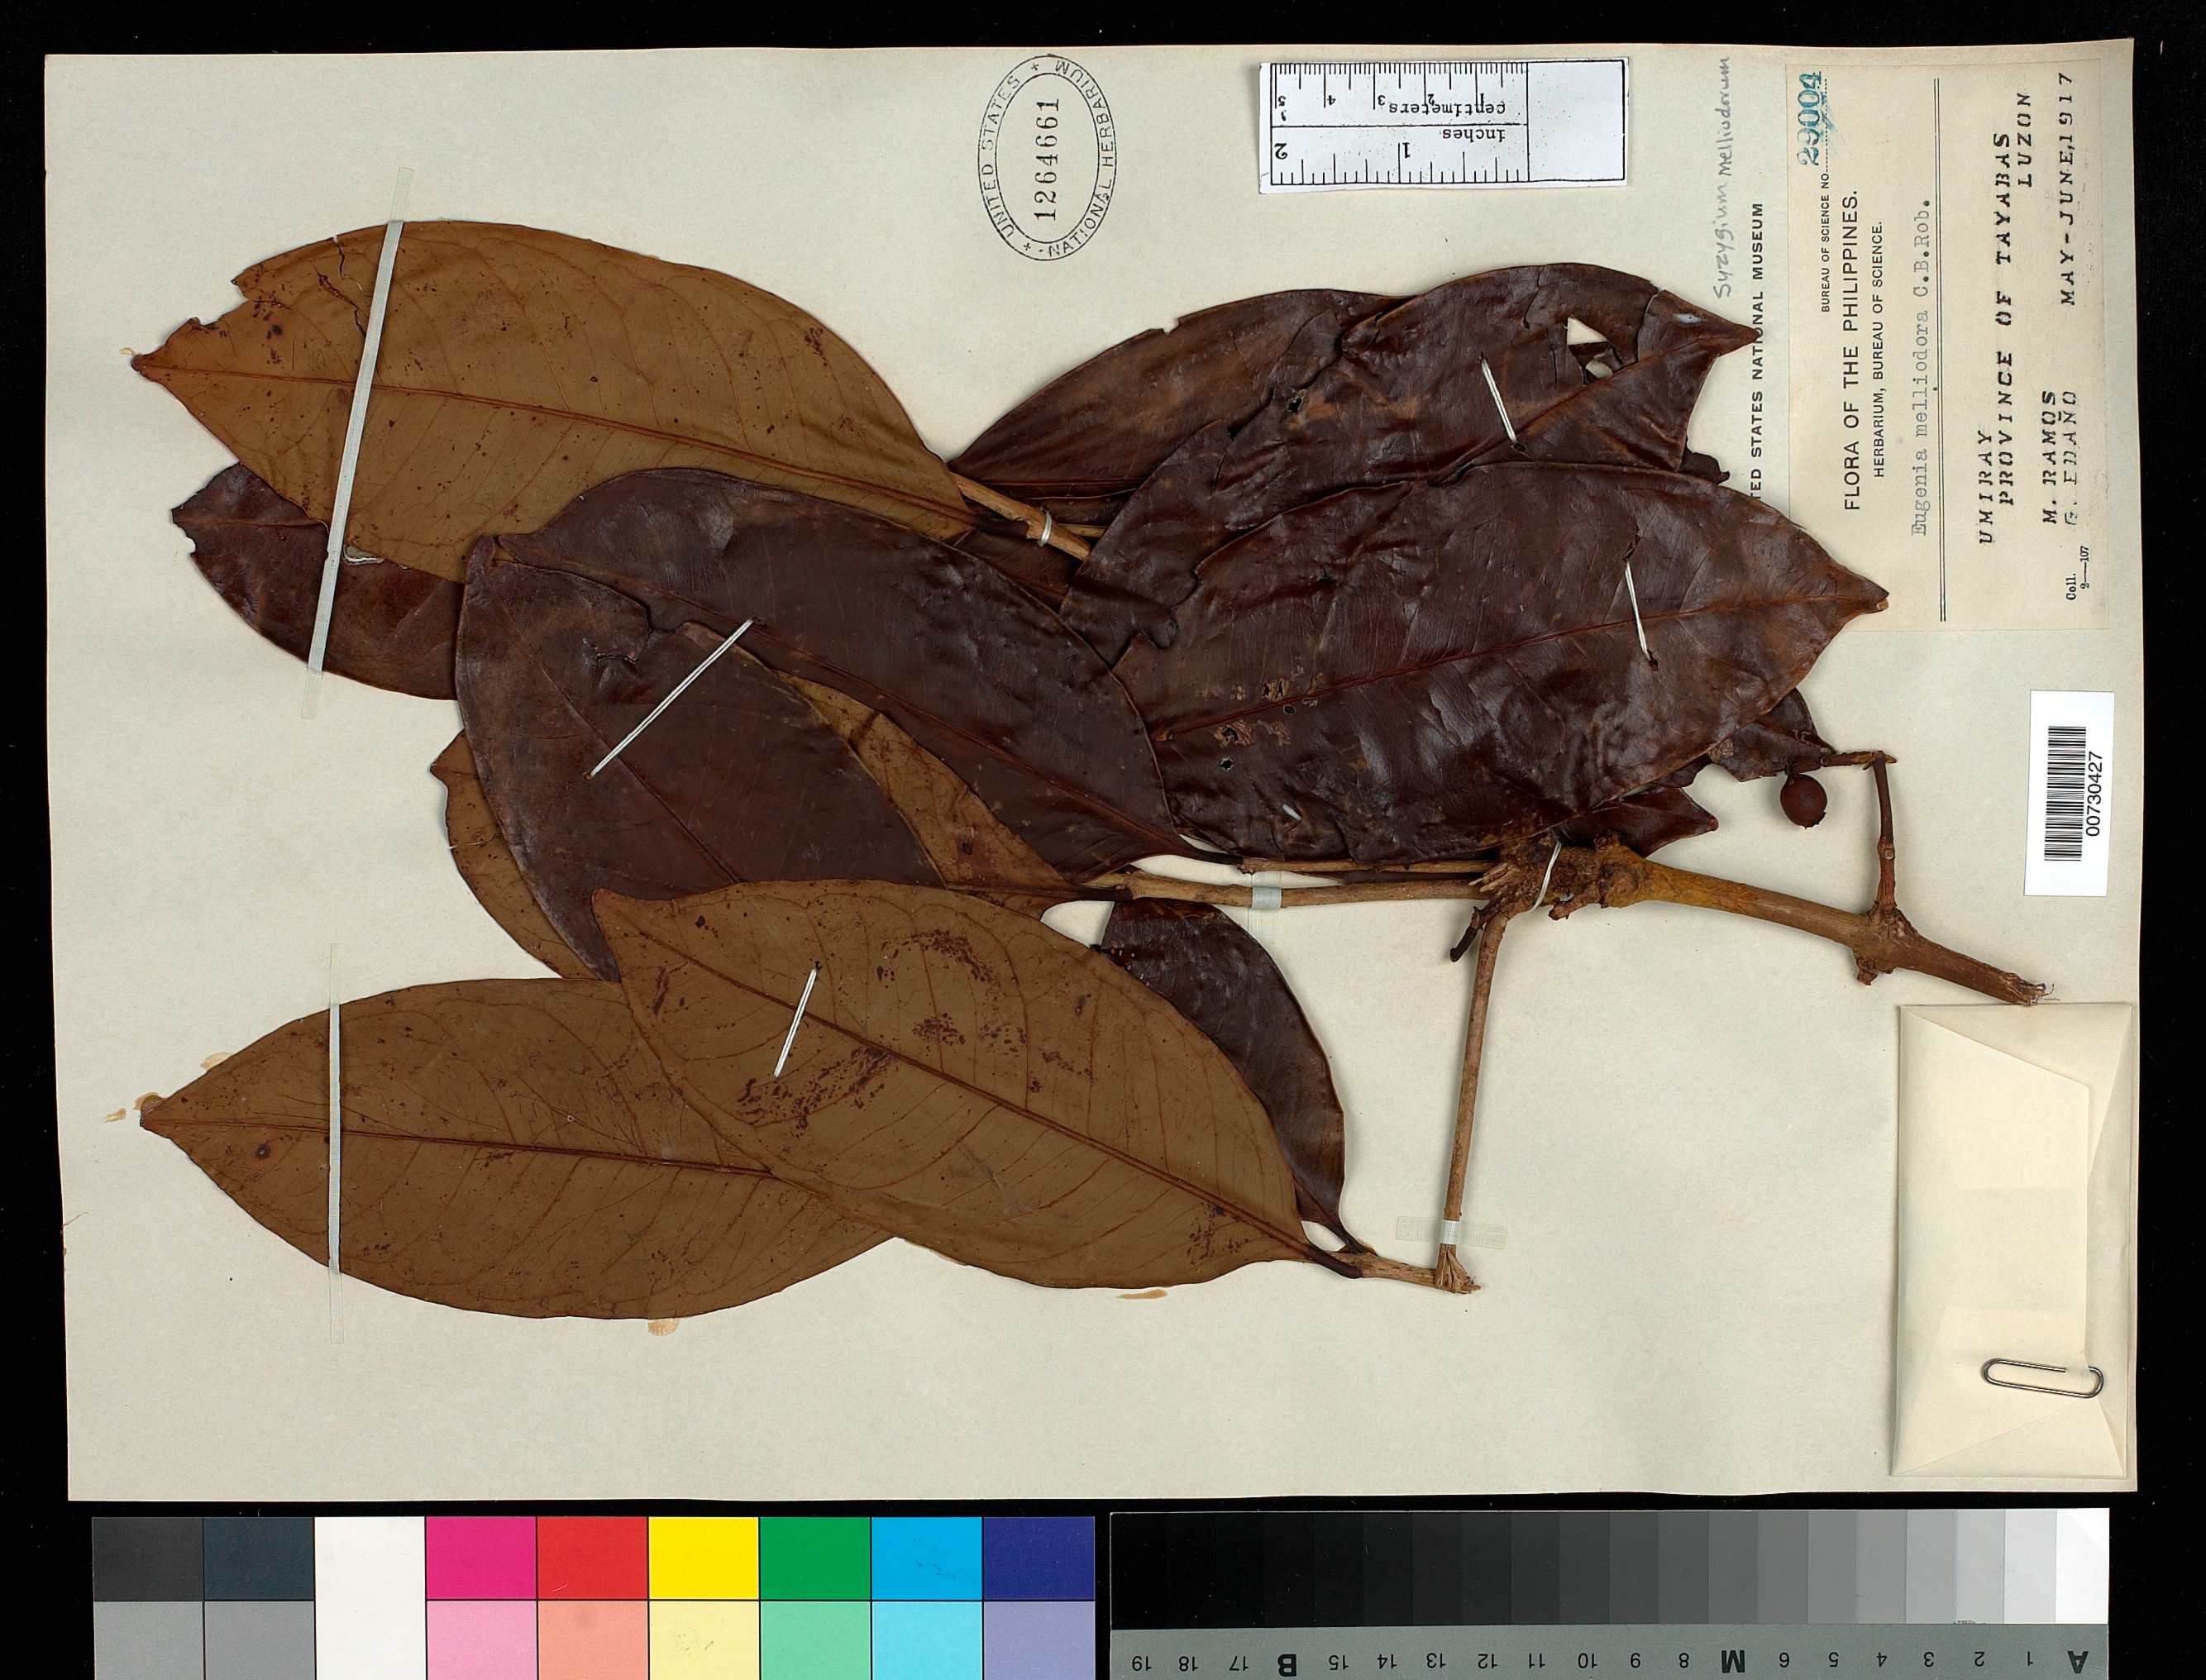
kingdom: Plantae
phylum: Tracheophyta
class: Magnoliopsida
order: Myrtales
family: Myrtaceae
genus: Syzygium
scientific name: Syzygium melliodorum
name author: (C.B. Rob.) Merr.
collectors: M. Ramos & G. Edaño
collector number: Bur. Sci. 29004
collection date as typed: May 1917 to -- Jun 1917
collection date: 1917-05/1917-06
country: Philippines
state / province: Calabarzon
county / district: Quezon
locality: Umiray. Tayabas.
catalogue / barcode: US 1264661